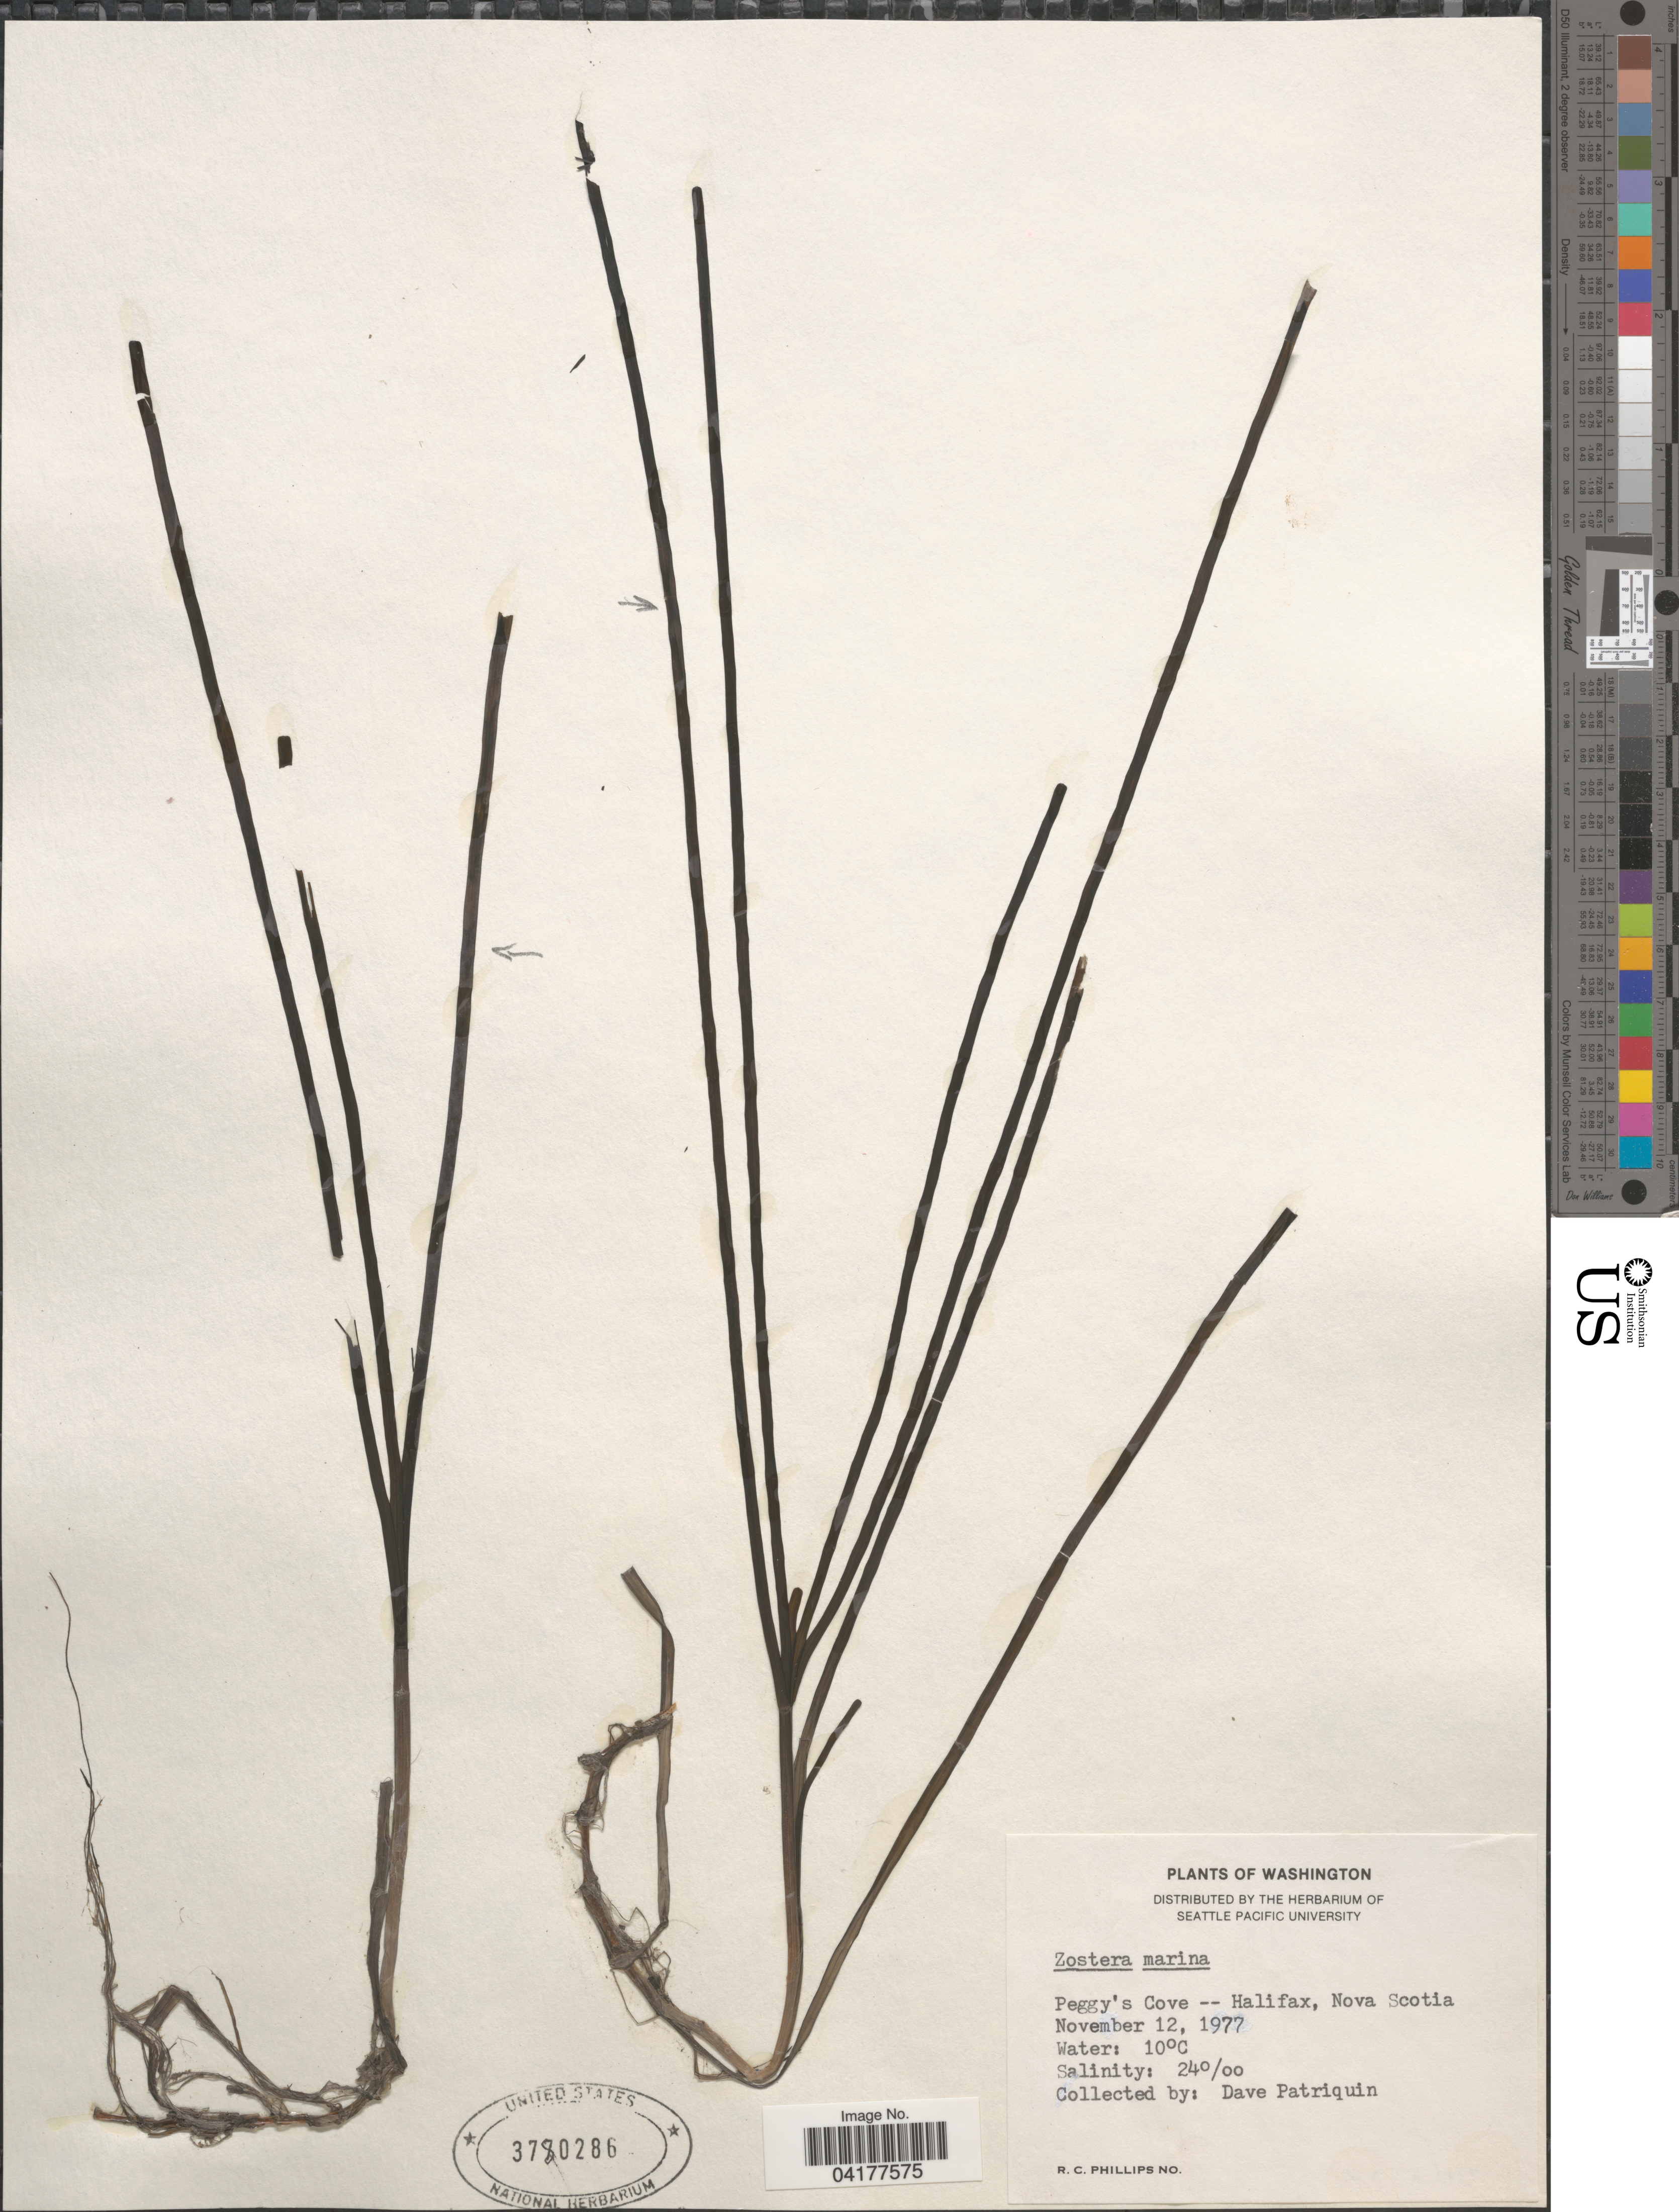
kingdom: Plantae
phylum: Tracheophyta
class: Liliopsida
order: Alismatales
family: Zosteraceae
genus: Zostera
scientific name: Zostera marina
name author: L.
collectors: D. Patriquin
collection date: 1977-11-12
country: Canada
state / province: Nova Scotia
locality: Peggy's Cove -- Halifax.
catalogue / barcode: US 3780286